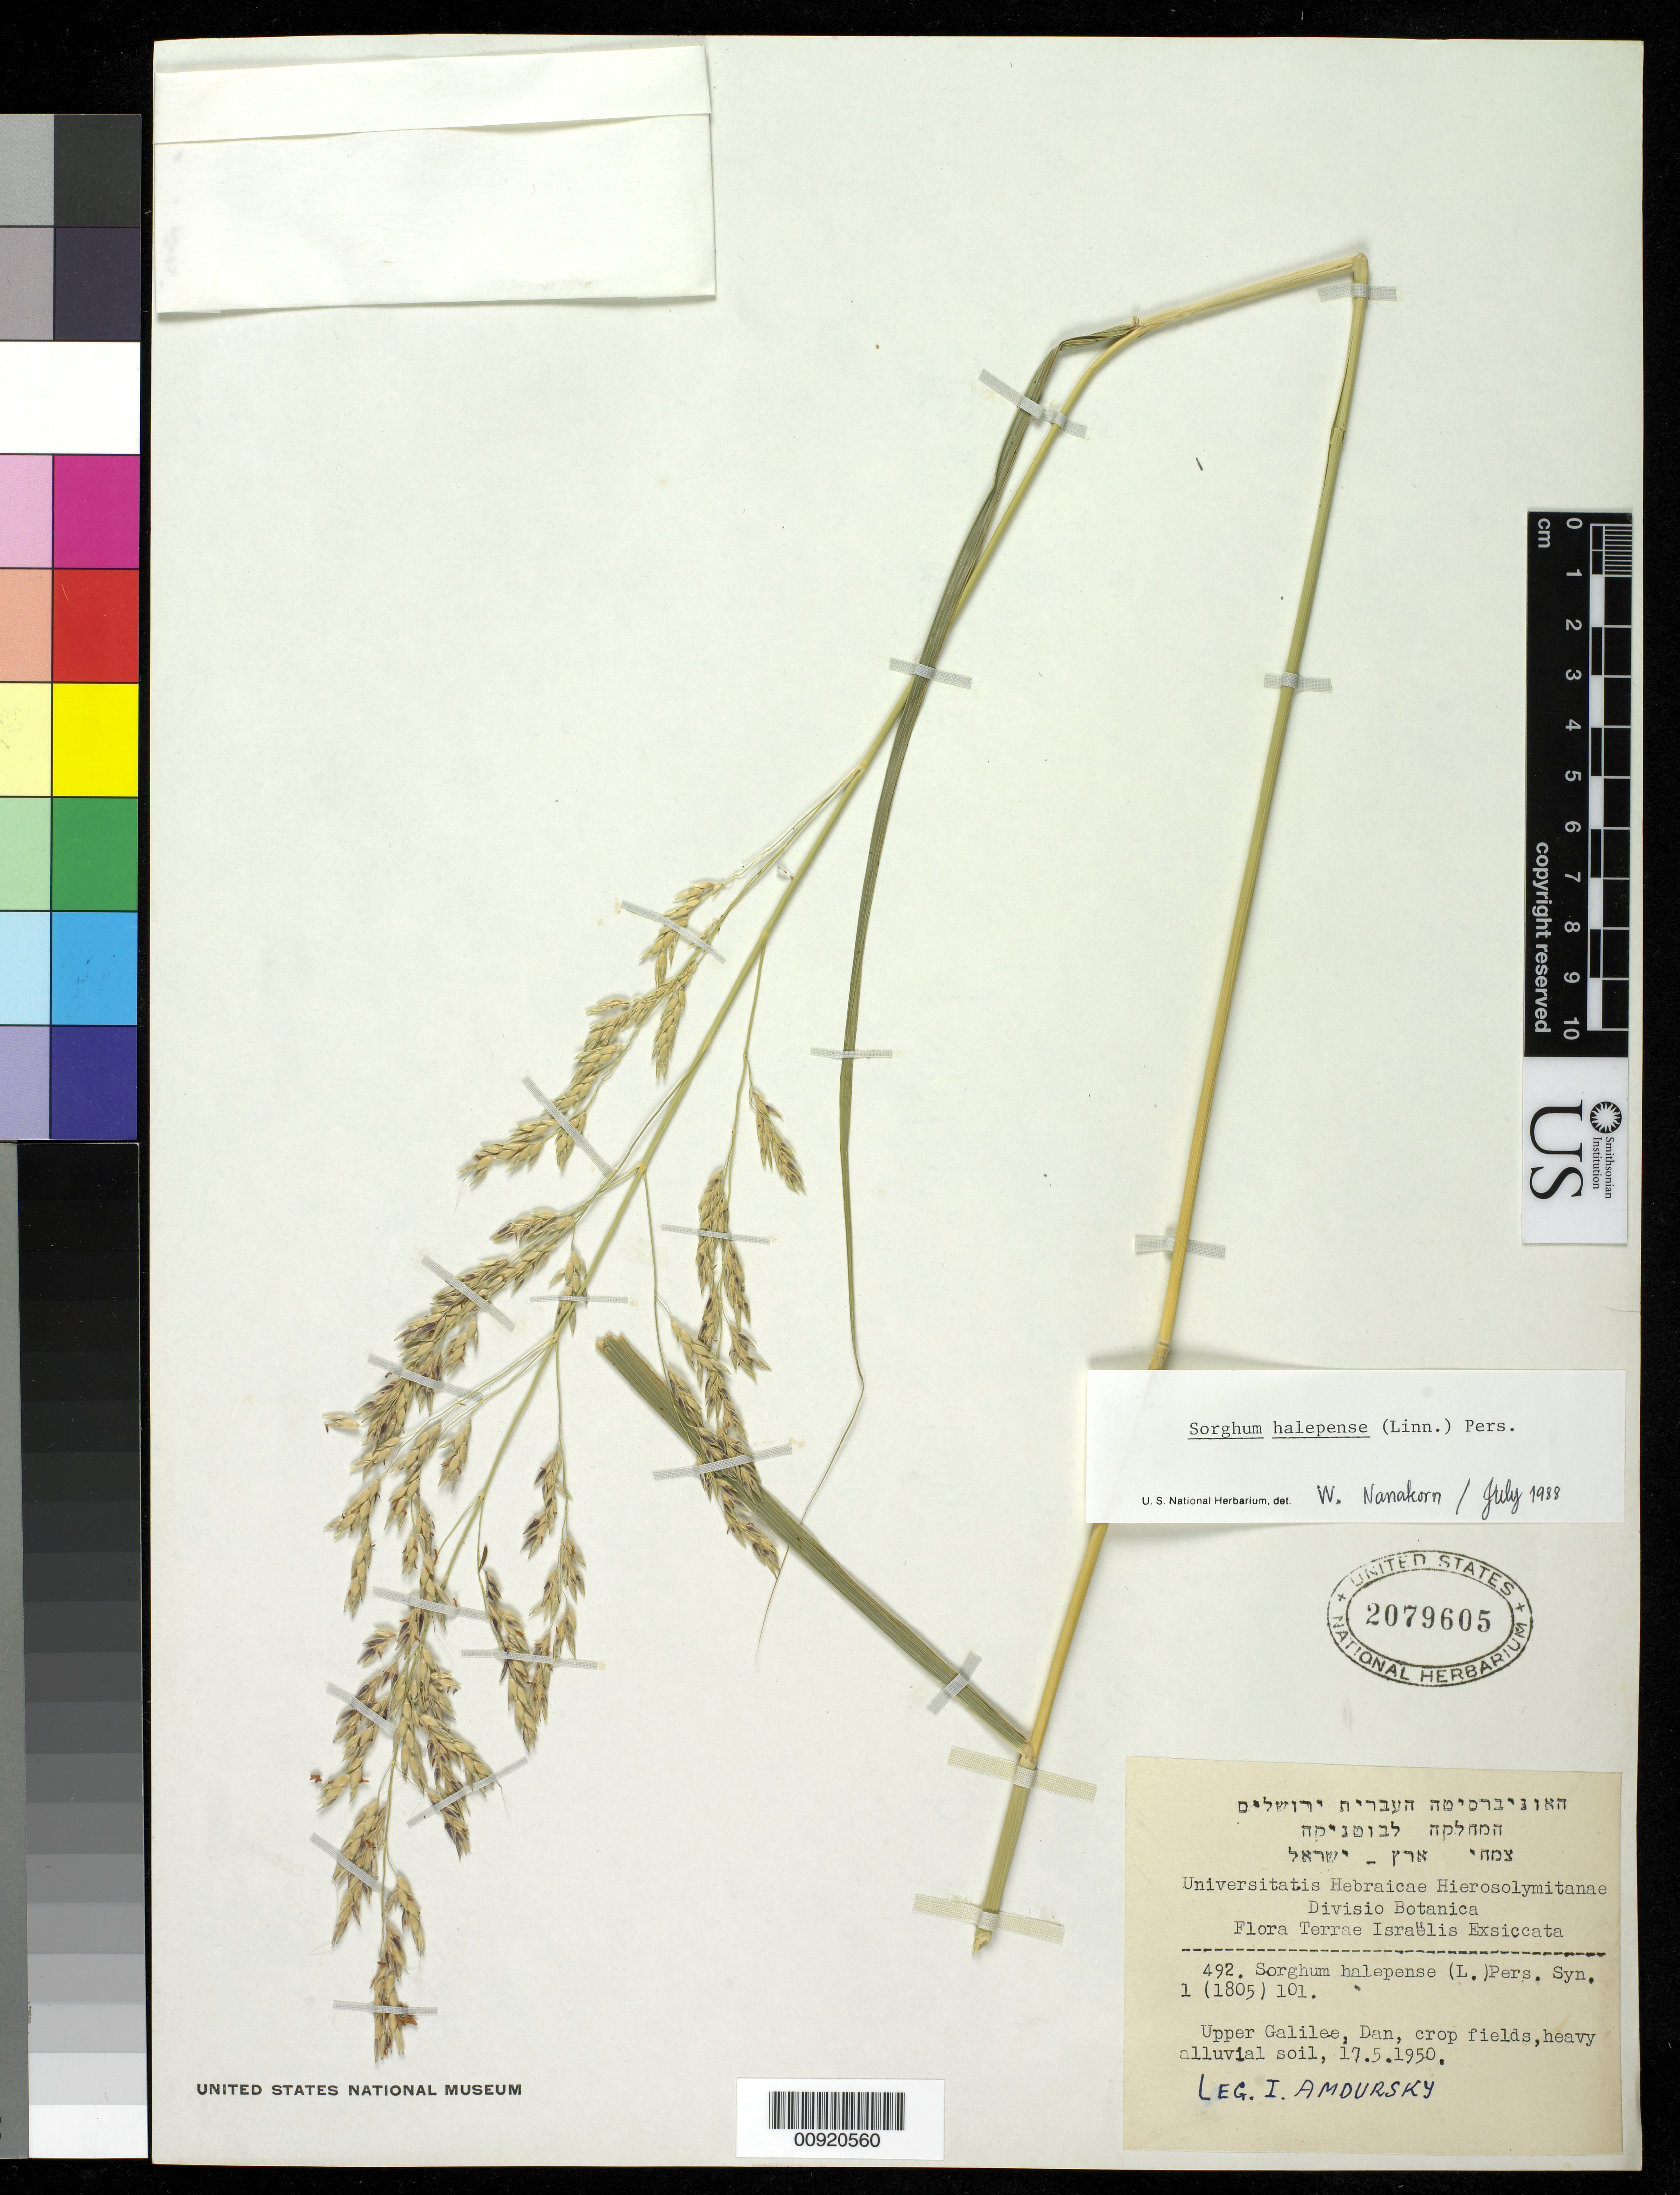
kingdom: Plantae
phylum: Tracheophyta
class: Liliopsida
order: Poales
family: Poaceae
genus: Sorghum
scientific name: Sorghum halepense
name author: (L.) Pers.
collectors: I. Amdursky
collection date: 1950-05-17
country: Israel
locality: Upper Galilee. Dan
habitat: crop fields, heavy alluvial soil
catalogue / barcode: US 2079605